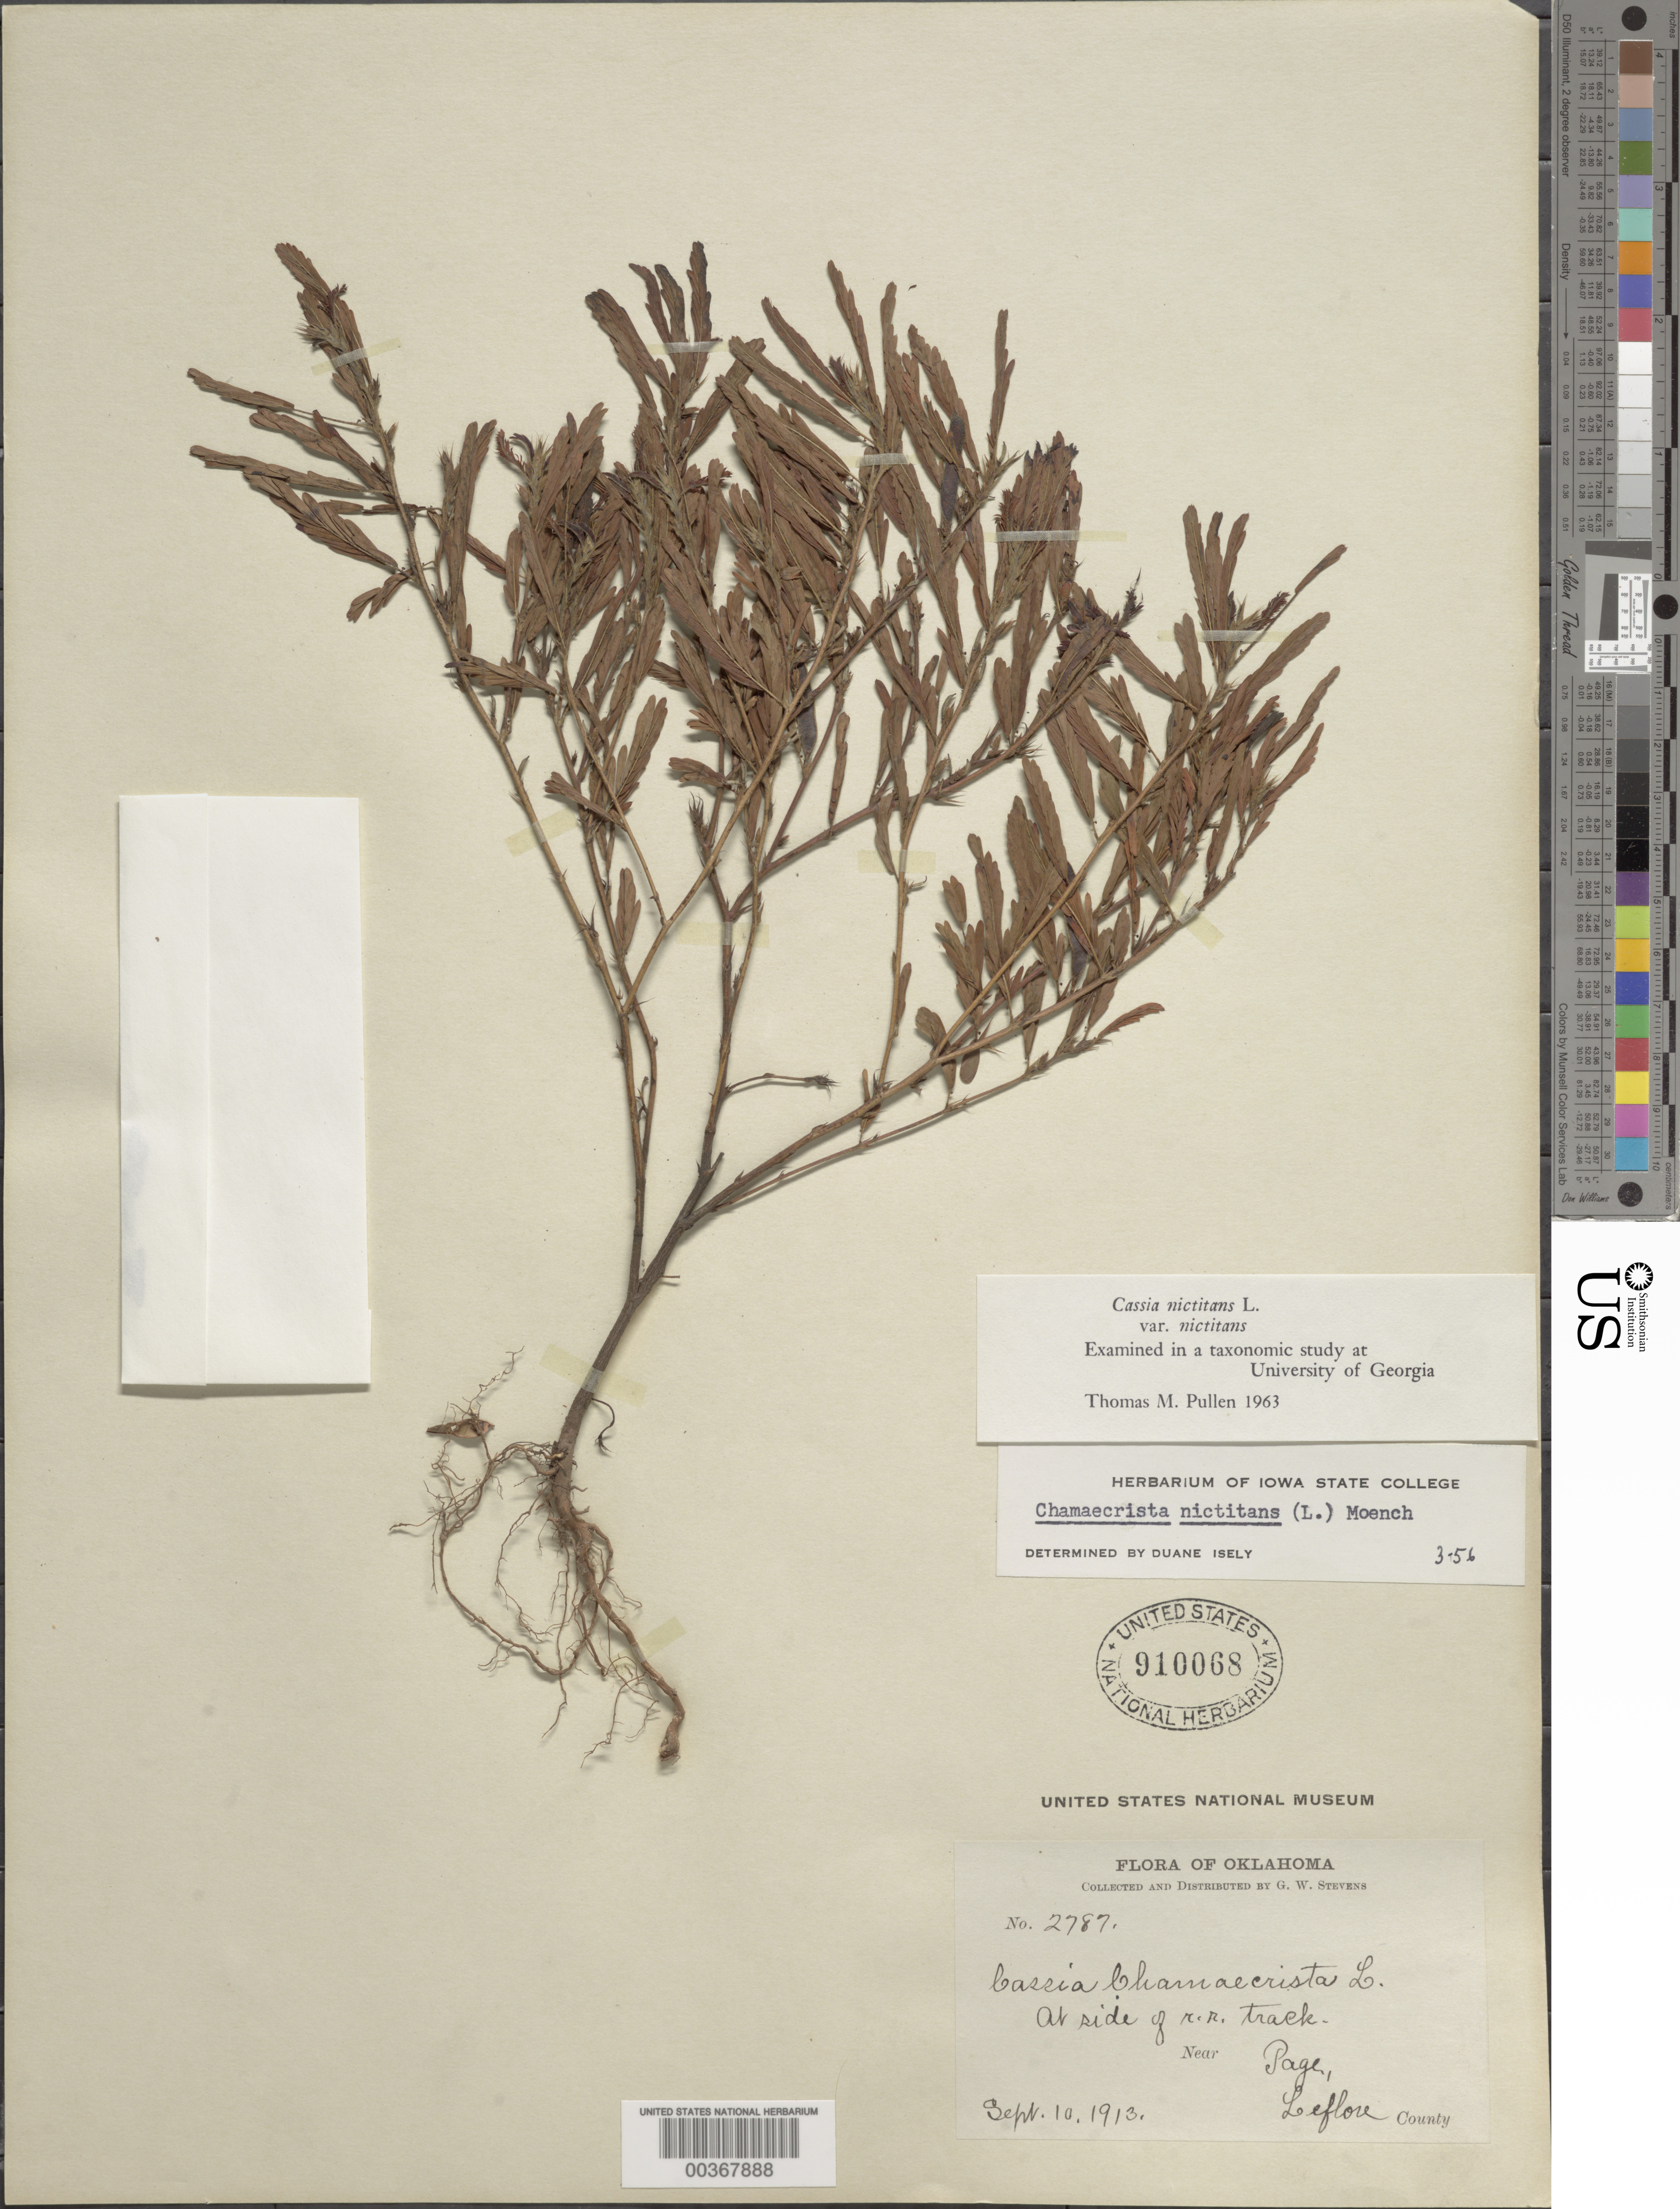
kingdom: Plantae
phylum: Tracheophyta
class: Magnoliopsida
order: Fabales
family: Fabaceae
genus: Chamaecrista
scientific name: Chamaecrista nictitans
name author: (L.) Moench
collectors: G. W. Stevens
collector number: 2787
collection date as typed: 10 Sep 1913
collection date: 1913-09-10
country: United States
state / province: Oklahoma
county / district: Le Flore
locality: Near page, at side of r.r. track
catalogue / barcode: US 910068